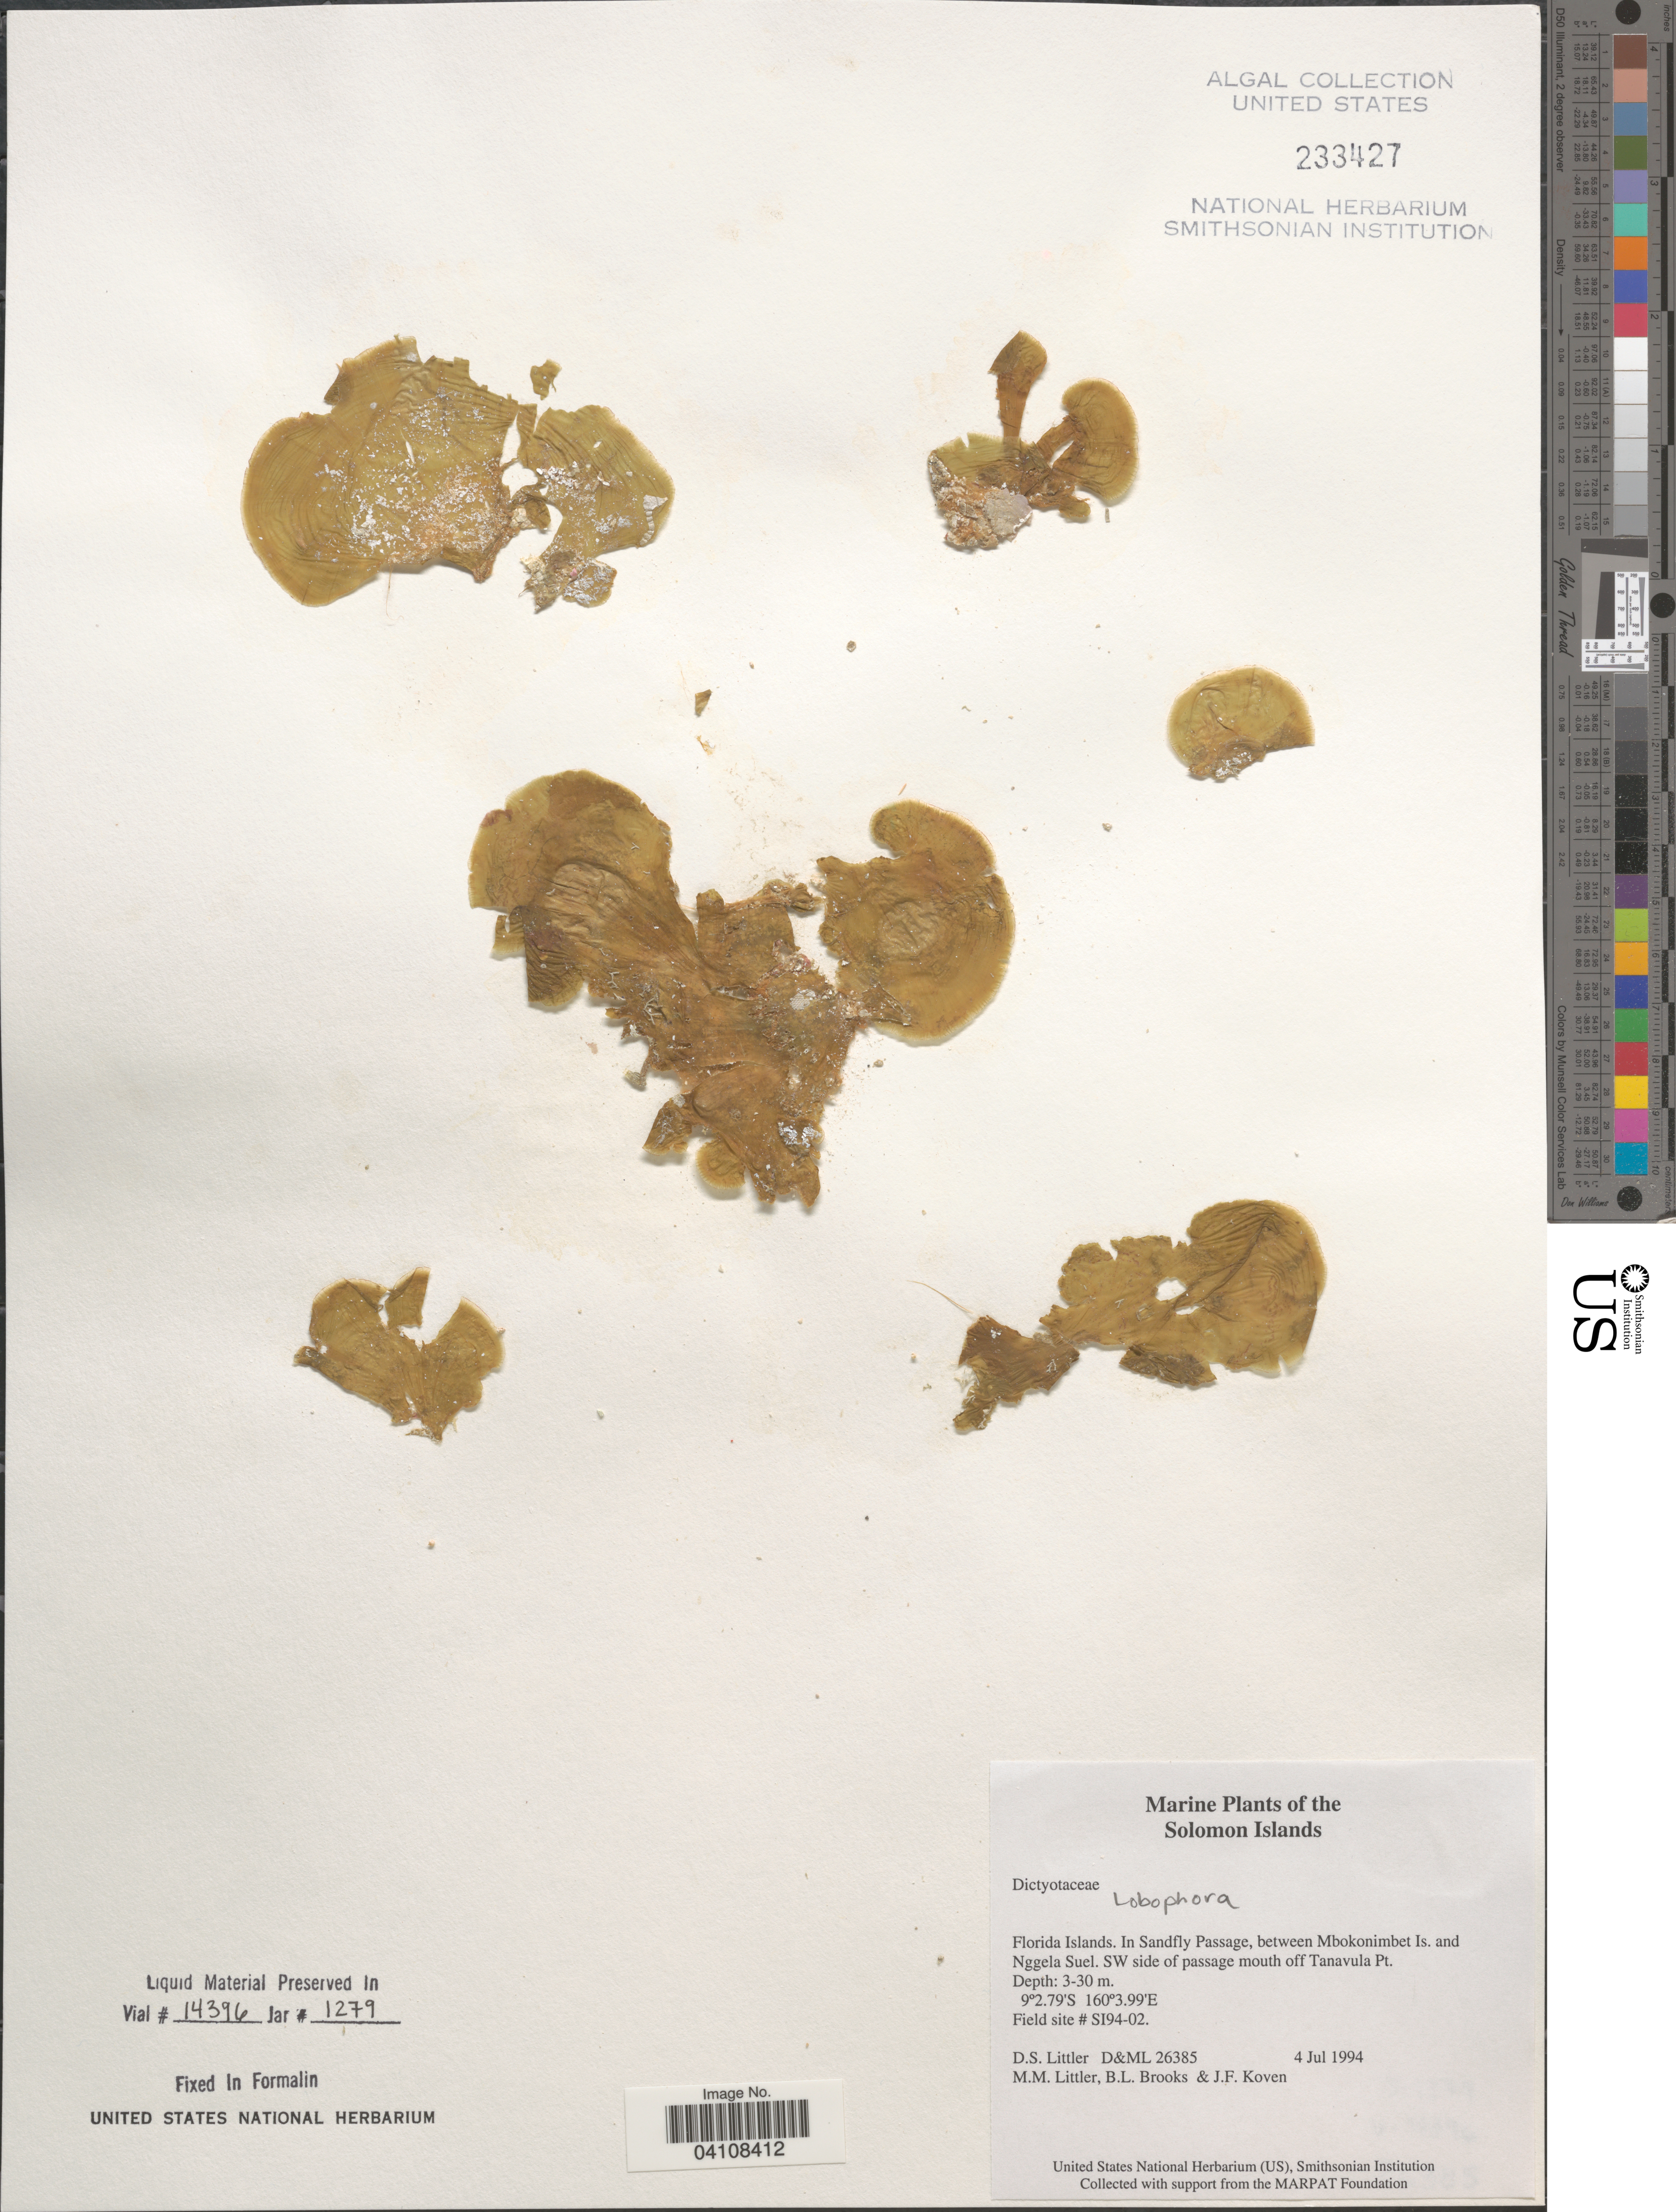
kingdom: Chromista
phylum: Ochrophyta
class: Phaeophyceae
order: Dictyotales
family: Dictyotaceae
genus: Lobophora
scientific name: Lobophora sp.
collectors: D. S. Littler, B. Brooks & J. Koven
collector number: D&ML26385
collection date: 1994-07-04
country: Solomon Islands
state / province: Solomon Islands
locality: Florida Islands. In Sandfly Passage, between Mbokonimbet Is. and Nggela Suel. SW side of passage mouth off Tanavula Pt. Field site # SI94-02.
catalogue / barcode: US 233427